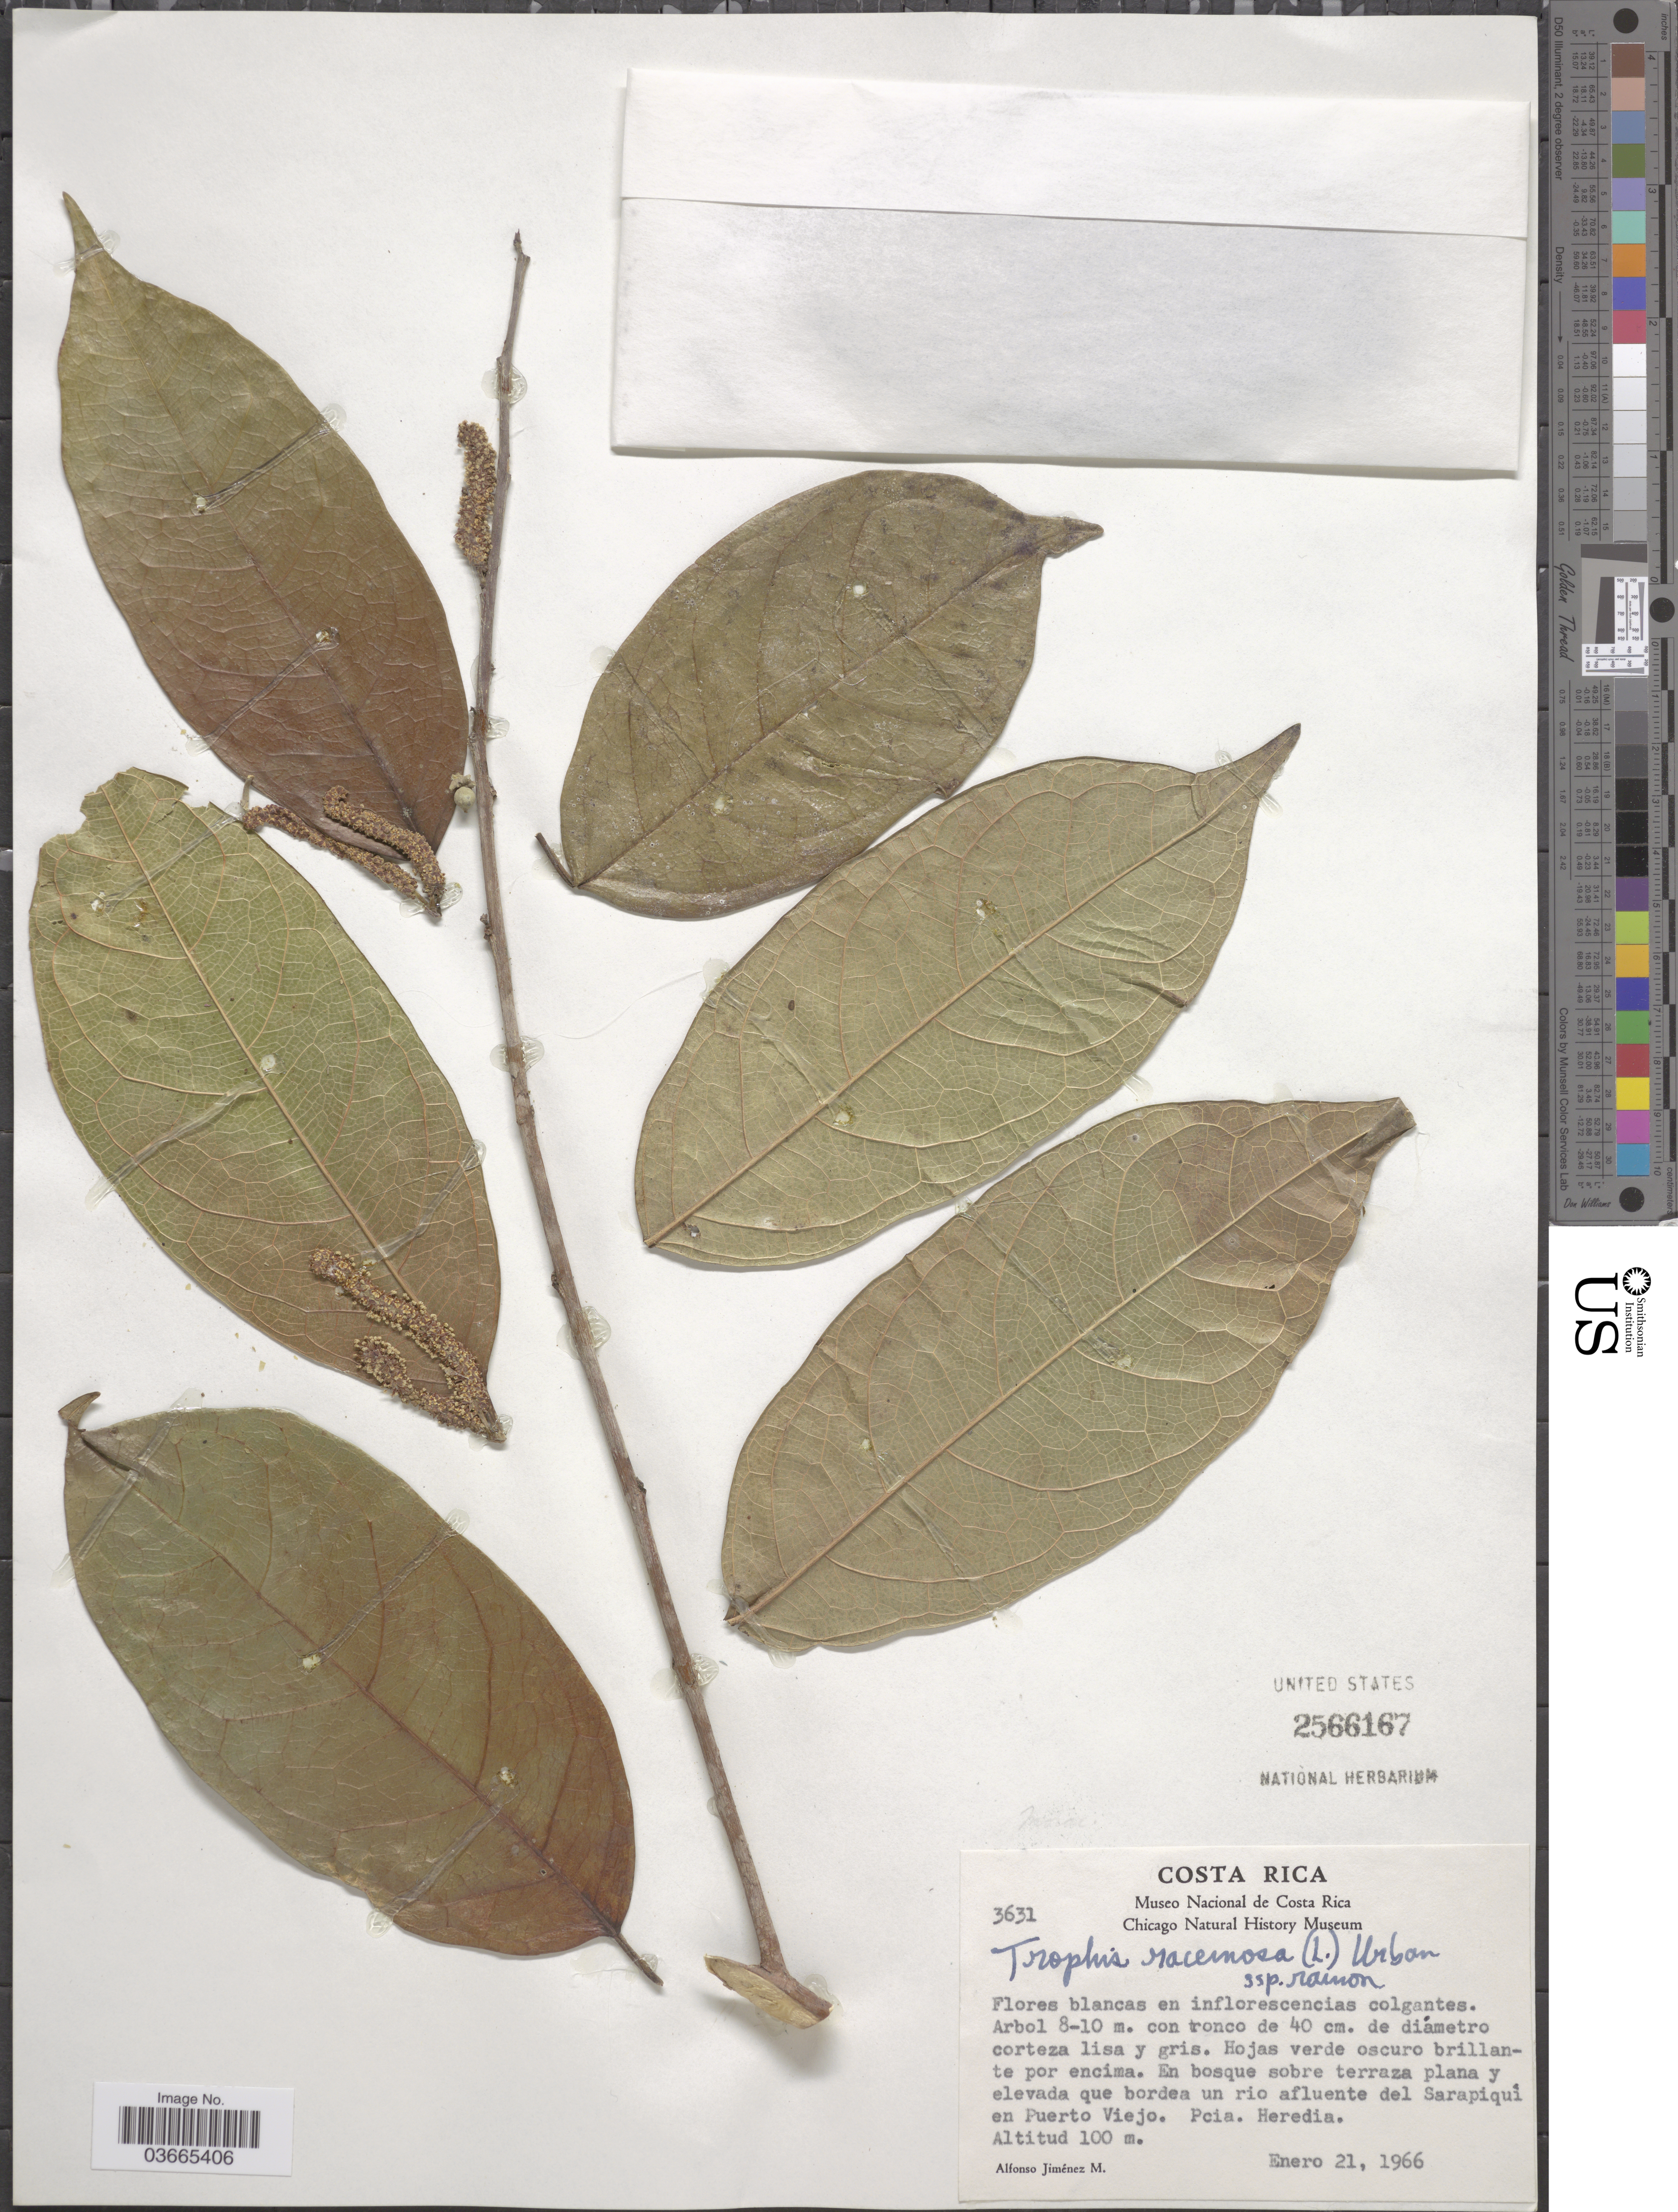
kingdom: Plantae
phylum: Tracheophyta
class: Magnoliopsida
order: Rosales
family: Moraceae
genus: Trophis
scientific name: Trophis racemosa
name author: (L.) Urb.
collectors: A. Jimenez M.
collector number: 3631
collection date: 1966-01-21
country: Costa Rica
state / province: Heredia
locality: Un rio afluente del Sarapiqui en Puerto Viejo.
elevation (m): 100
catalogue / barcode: US 2566167